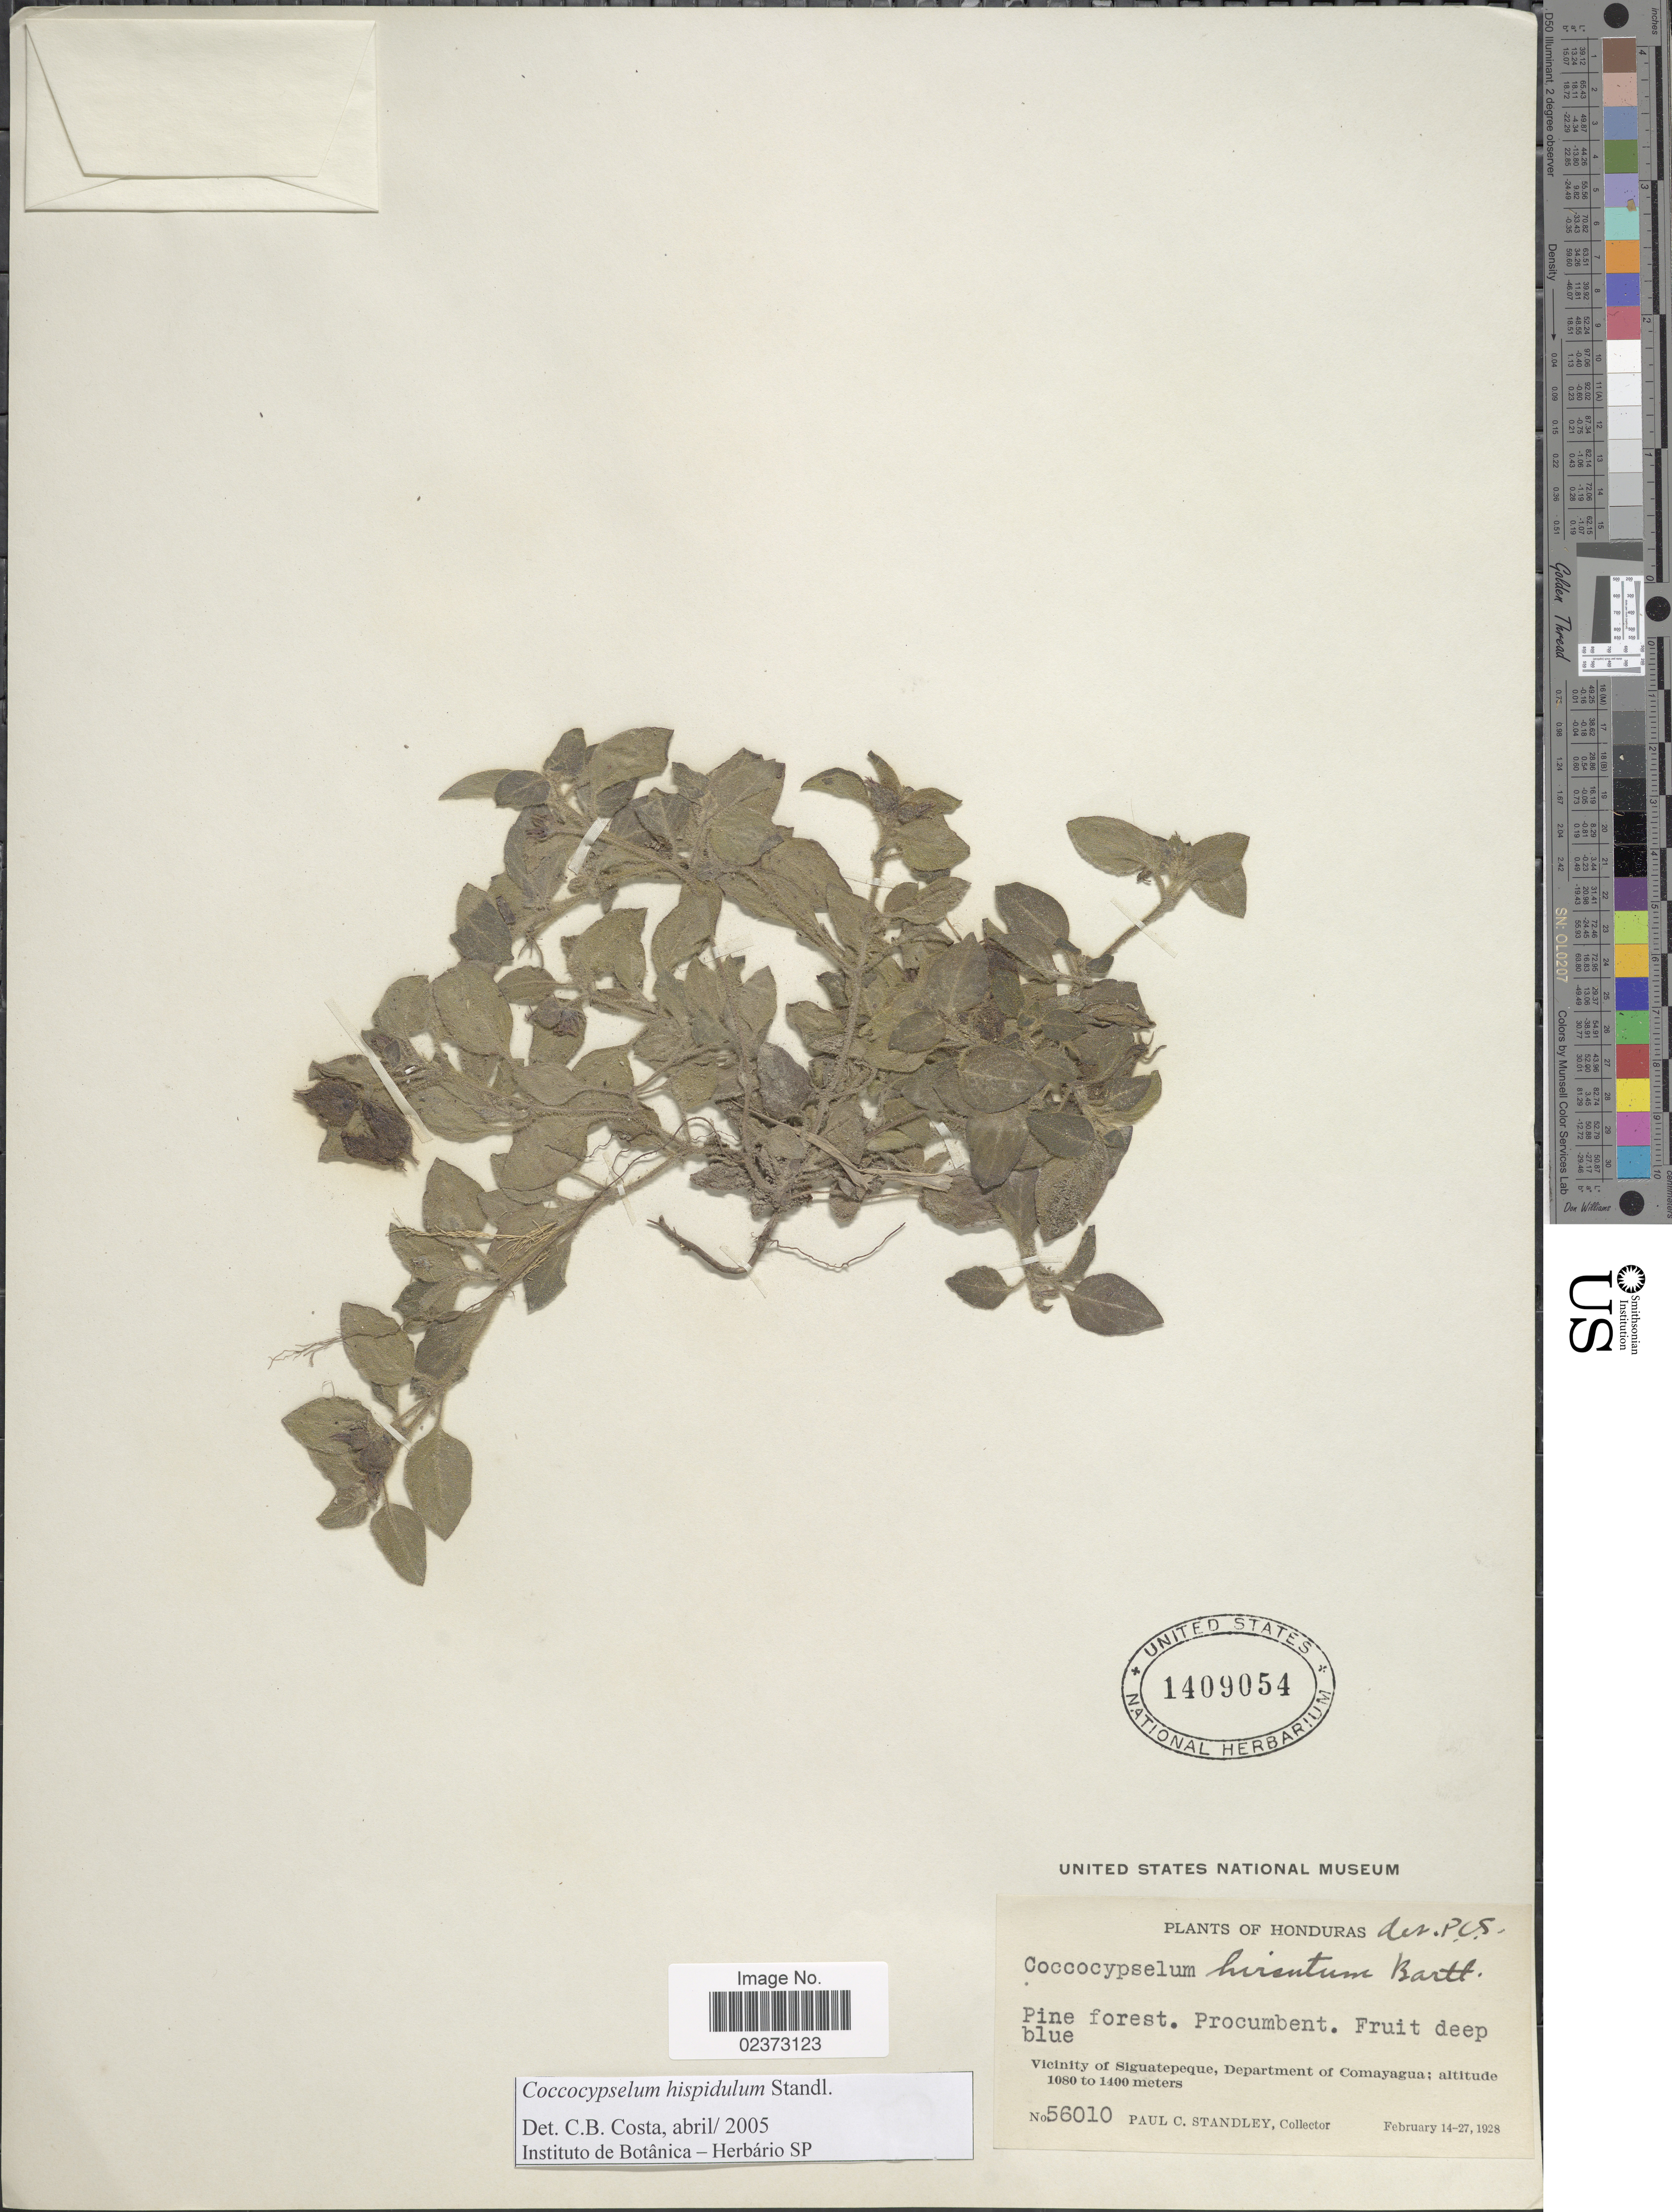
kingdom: Plantae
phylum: Tracheophyta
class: Magnoliopsida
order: Gentianales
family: Rubiaceae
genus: Coccocypselum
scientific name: Coccocypselum hispidulum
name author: (Standl.) Standl.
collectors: P. C. Standley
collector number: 56010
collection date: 1928-02-14/1928-02-17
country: Honduras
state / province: Comayagua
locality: Vicinity of Siguatepeque, Department of Comayagua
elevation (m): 1080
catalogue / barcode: US 1409054